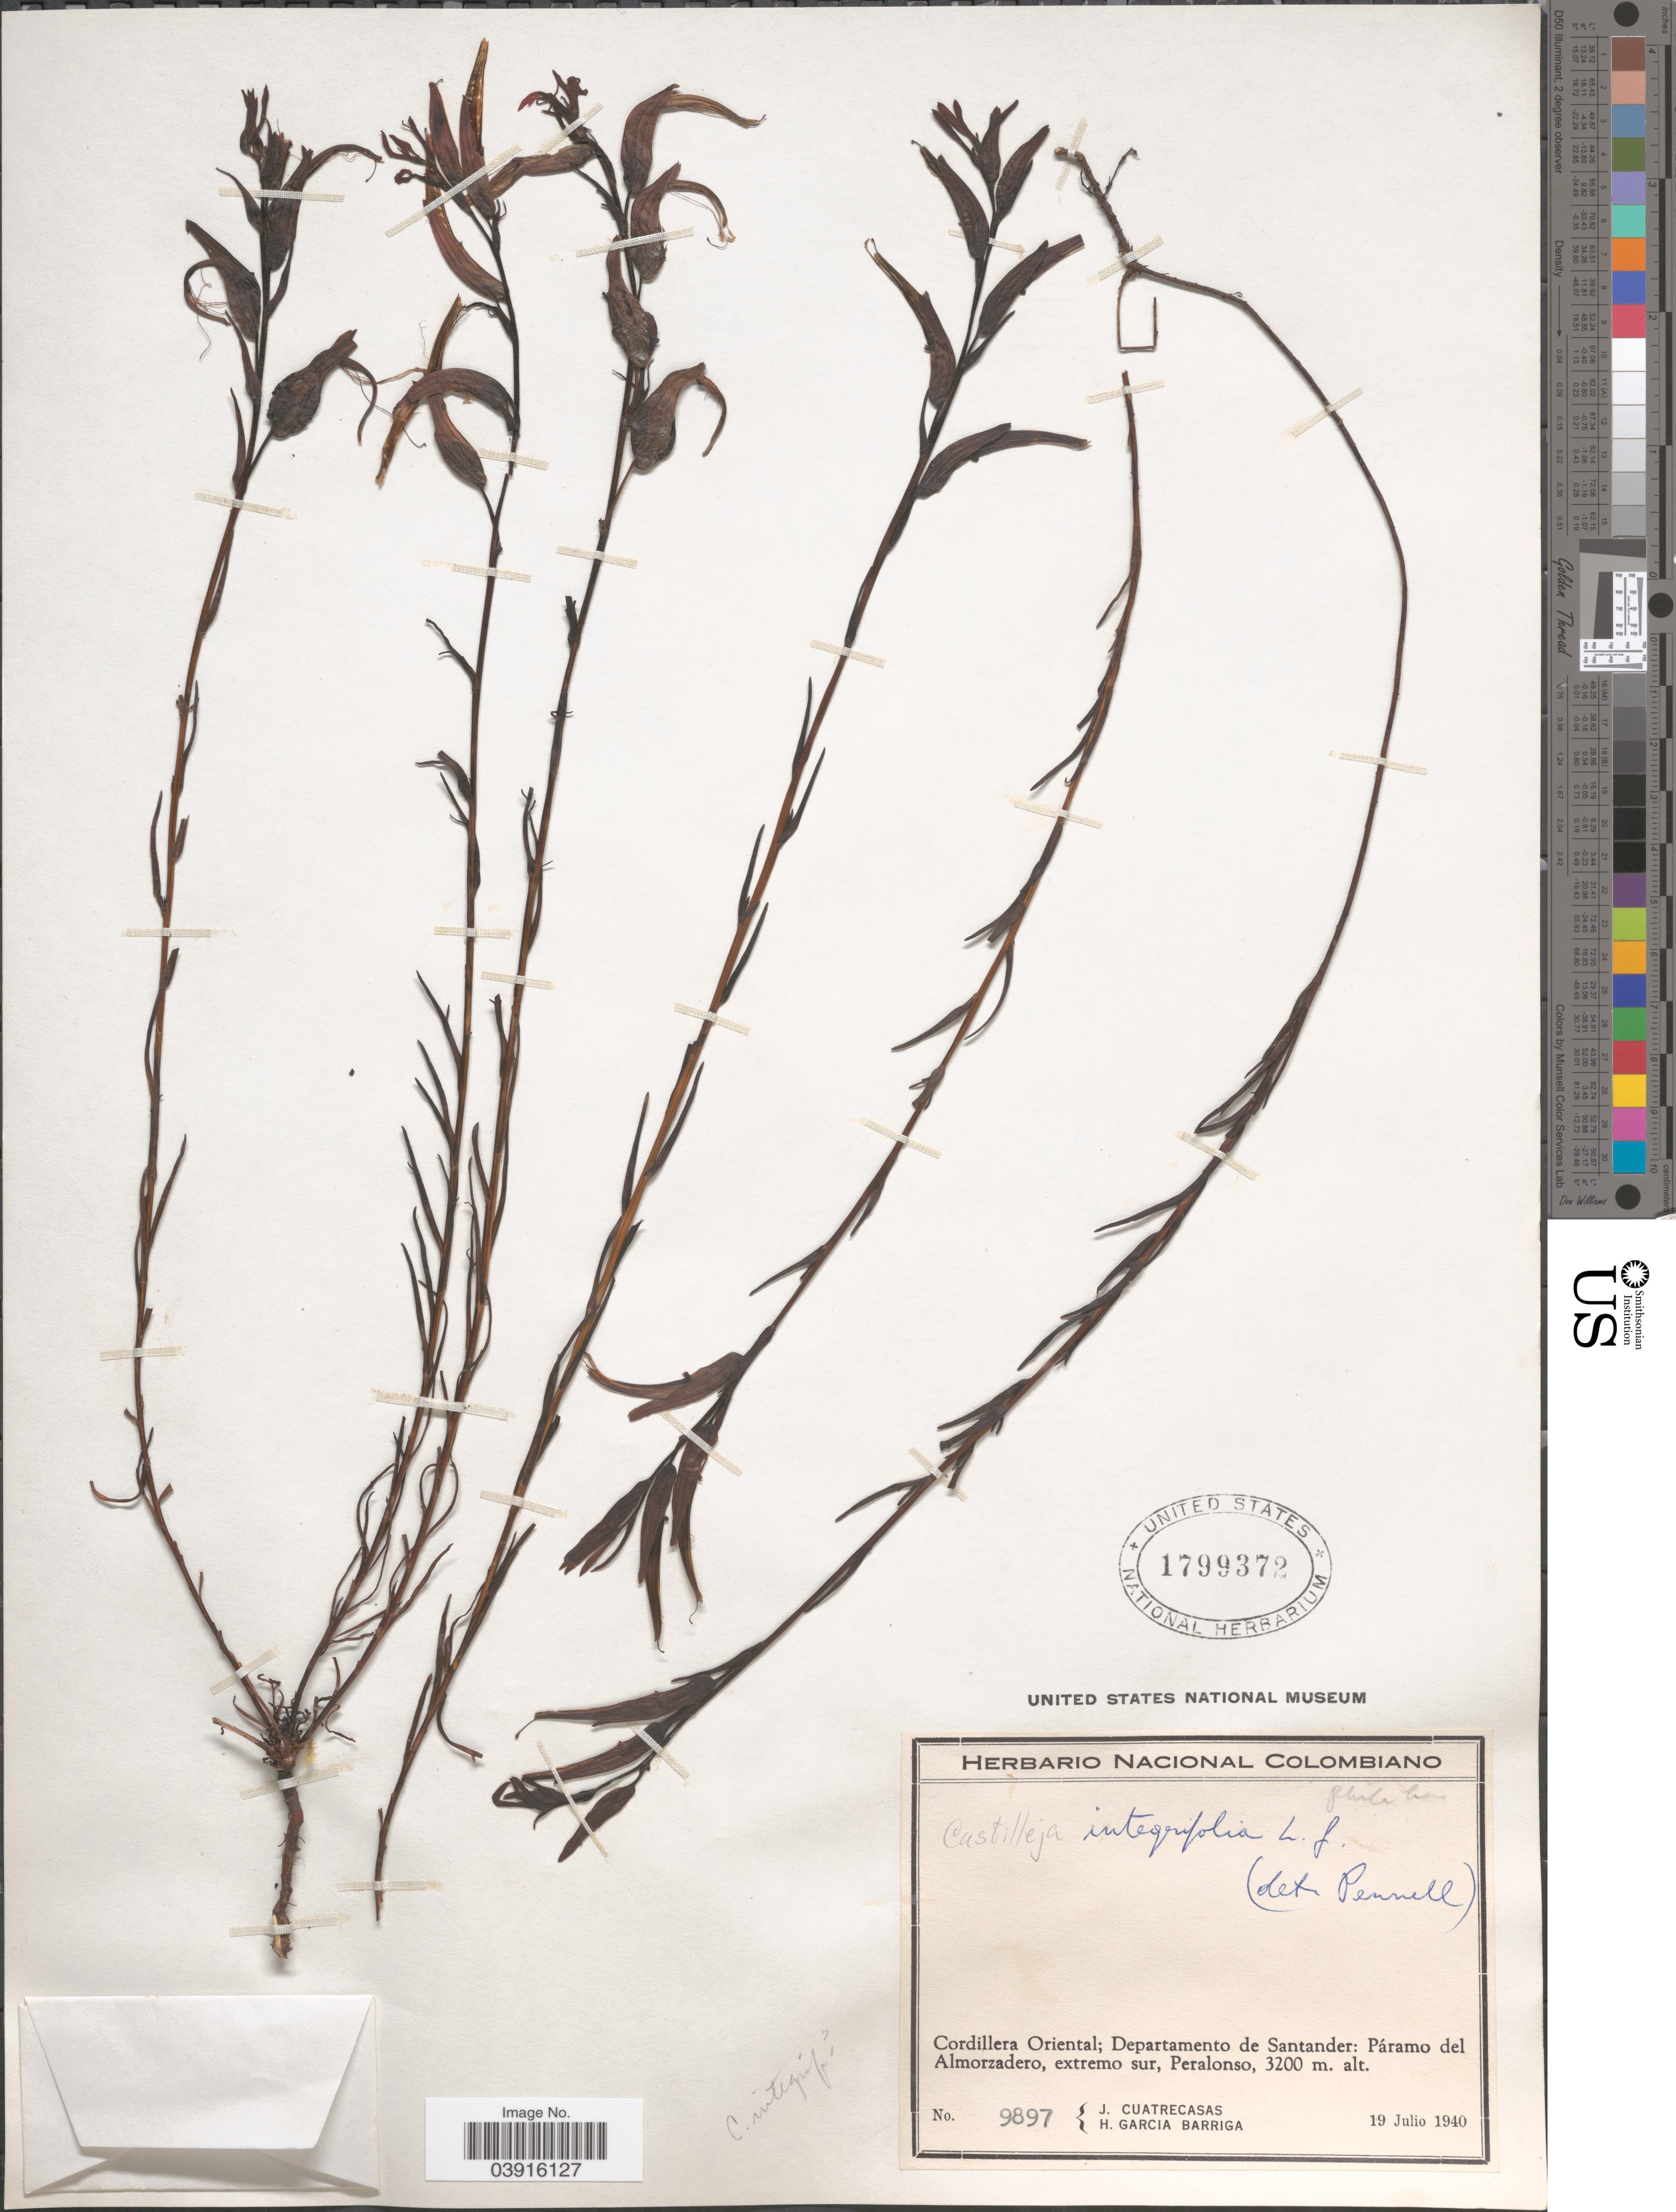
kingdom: Plantae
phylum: Tracheophyta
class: Magnoliopsida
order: Lamiales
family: Orobanchaceae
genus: Castilleja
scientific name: Castilleja fissifolia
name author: L. f.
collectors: J. Cuatrecasas & H. García Barriga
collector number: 9897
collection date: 1940-07-19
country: Colombia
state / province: Santander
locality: Cordillera Oriental; Departamento de Santander: Páramo del Almorzadero, extremo sur, Peralonso.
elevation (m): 3200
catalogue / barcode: US 1799372